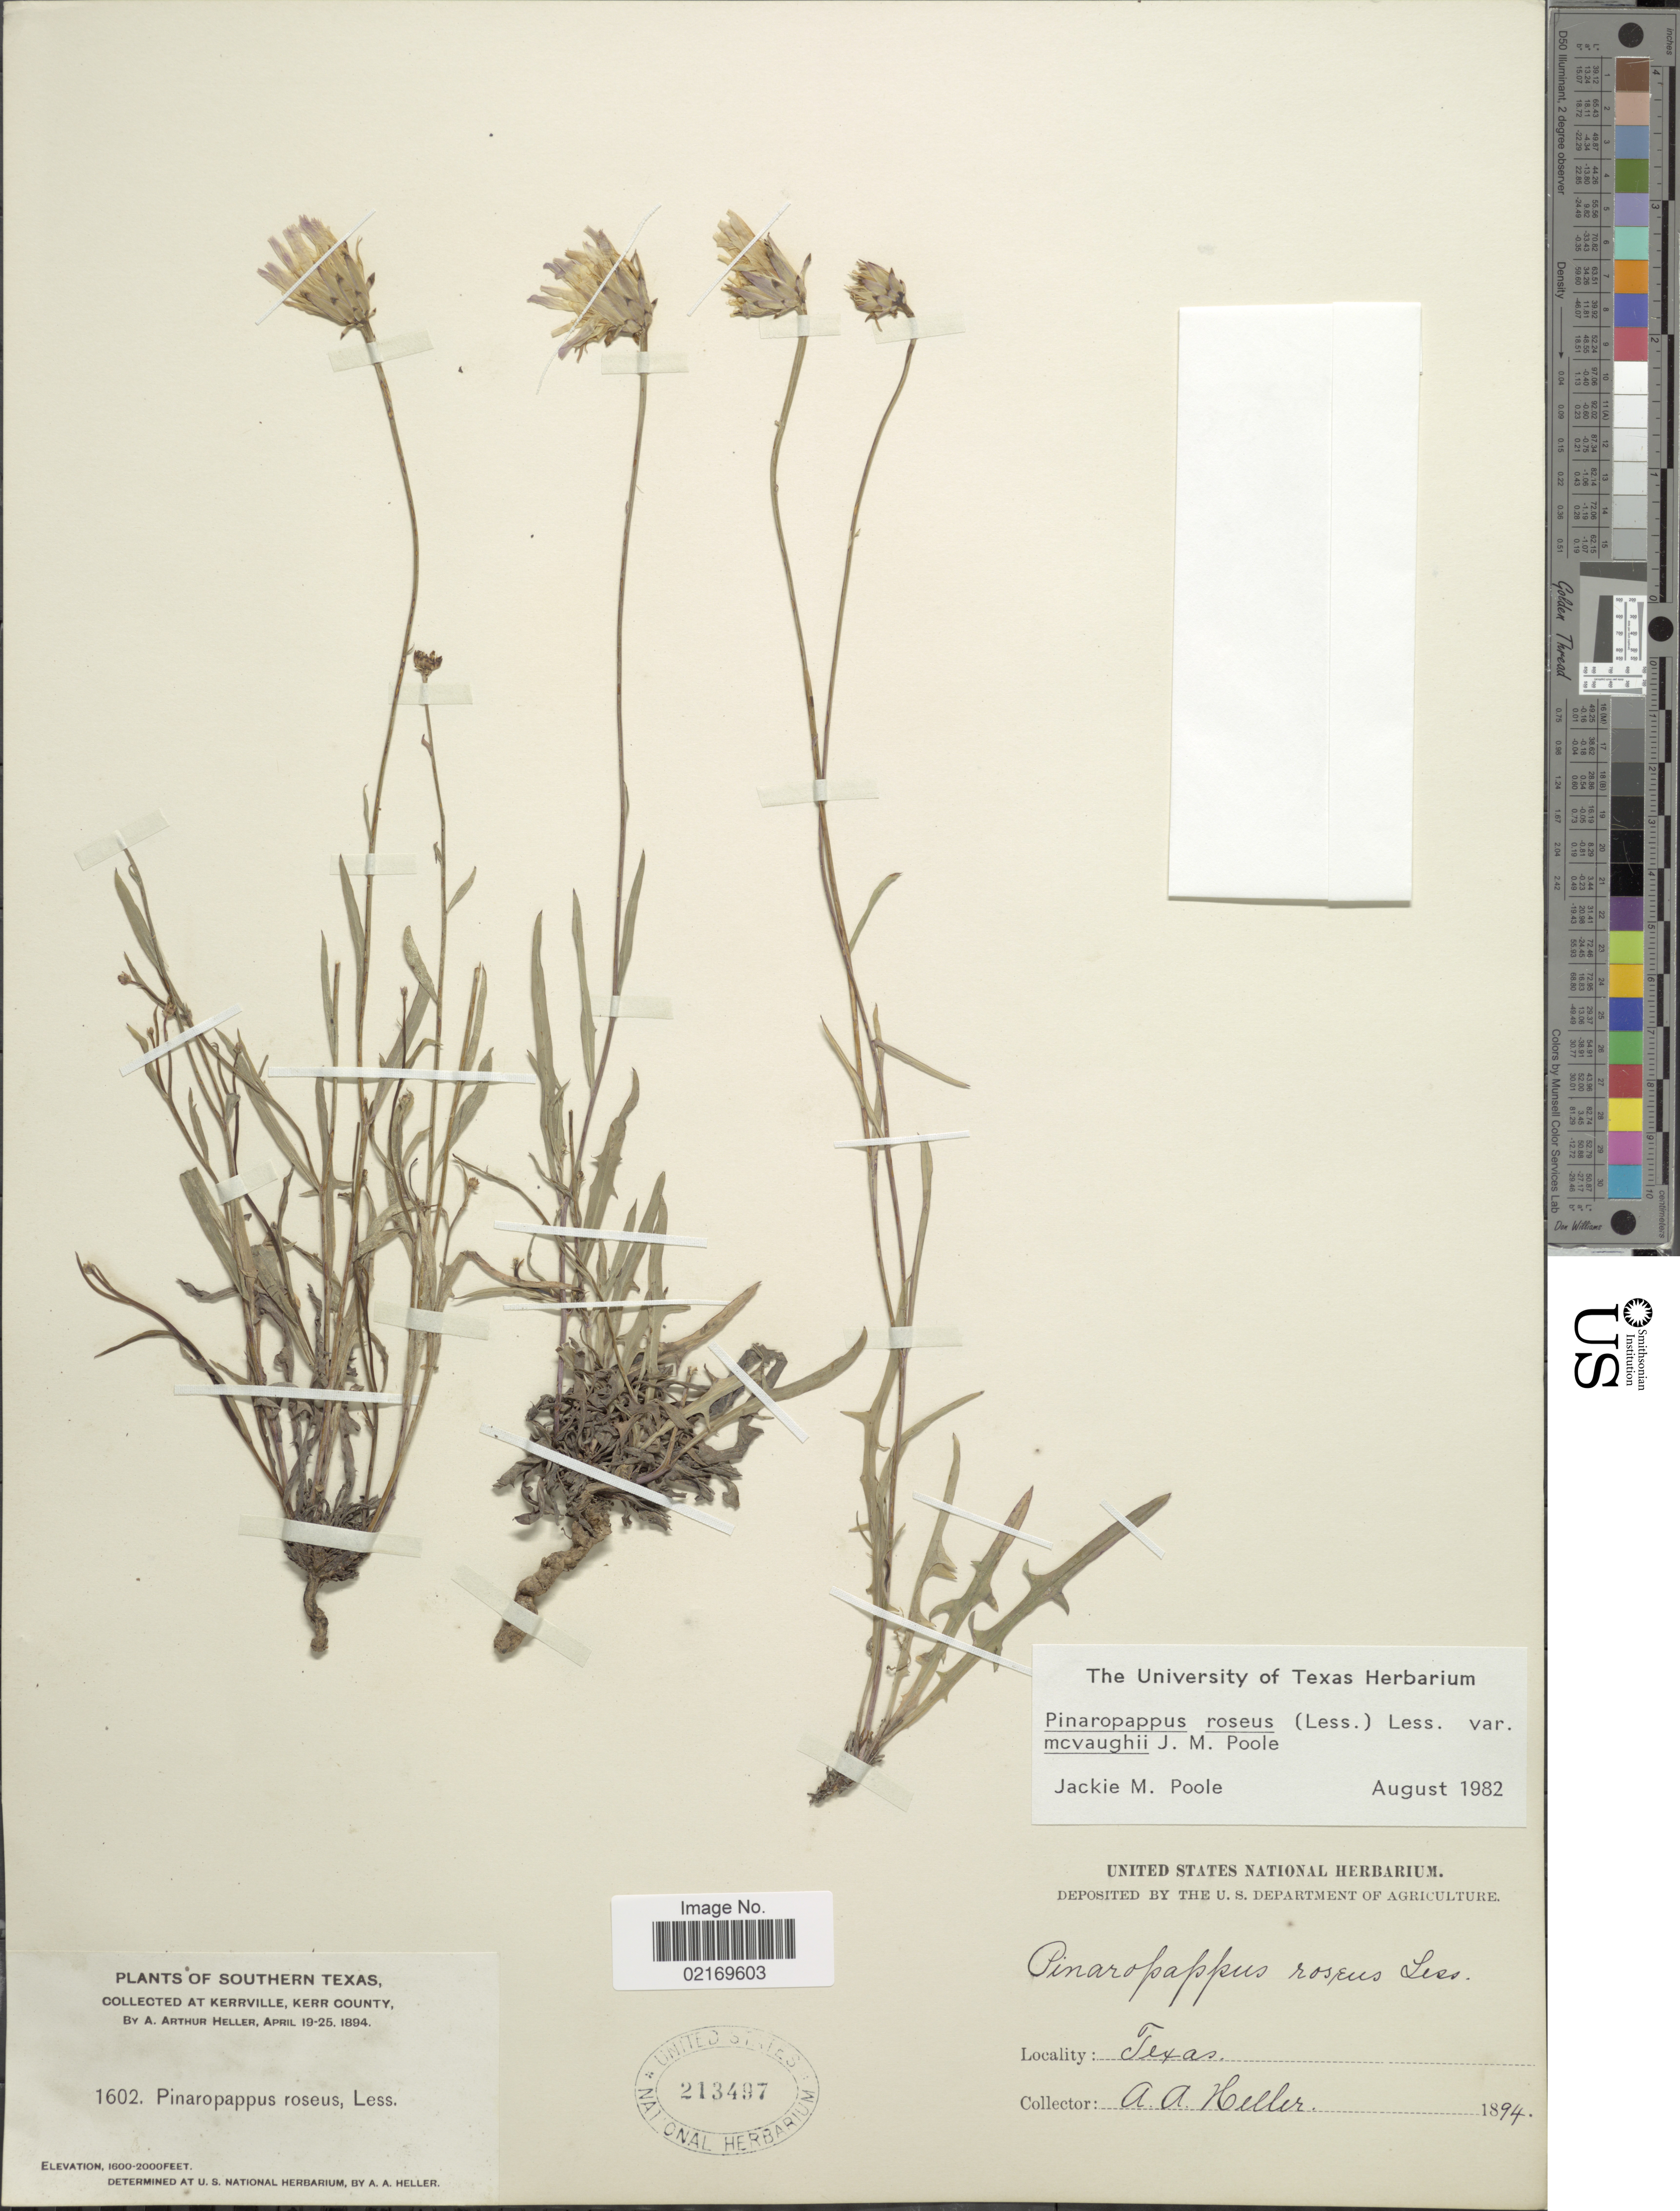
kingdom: Plantae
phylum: Tracheophyta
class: Magnoliopsida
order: Asterales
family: Asteraceae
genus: Pinaropappus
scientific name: Pinaropappus roseus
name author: Less.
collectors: A. A. Heller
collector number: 1602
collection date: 1894-04-19/1894-04-25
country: United States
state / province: Texas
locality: Southern Texas, Kerrville, Kerr County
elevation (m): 488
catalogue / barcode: US 213497